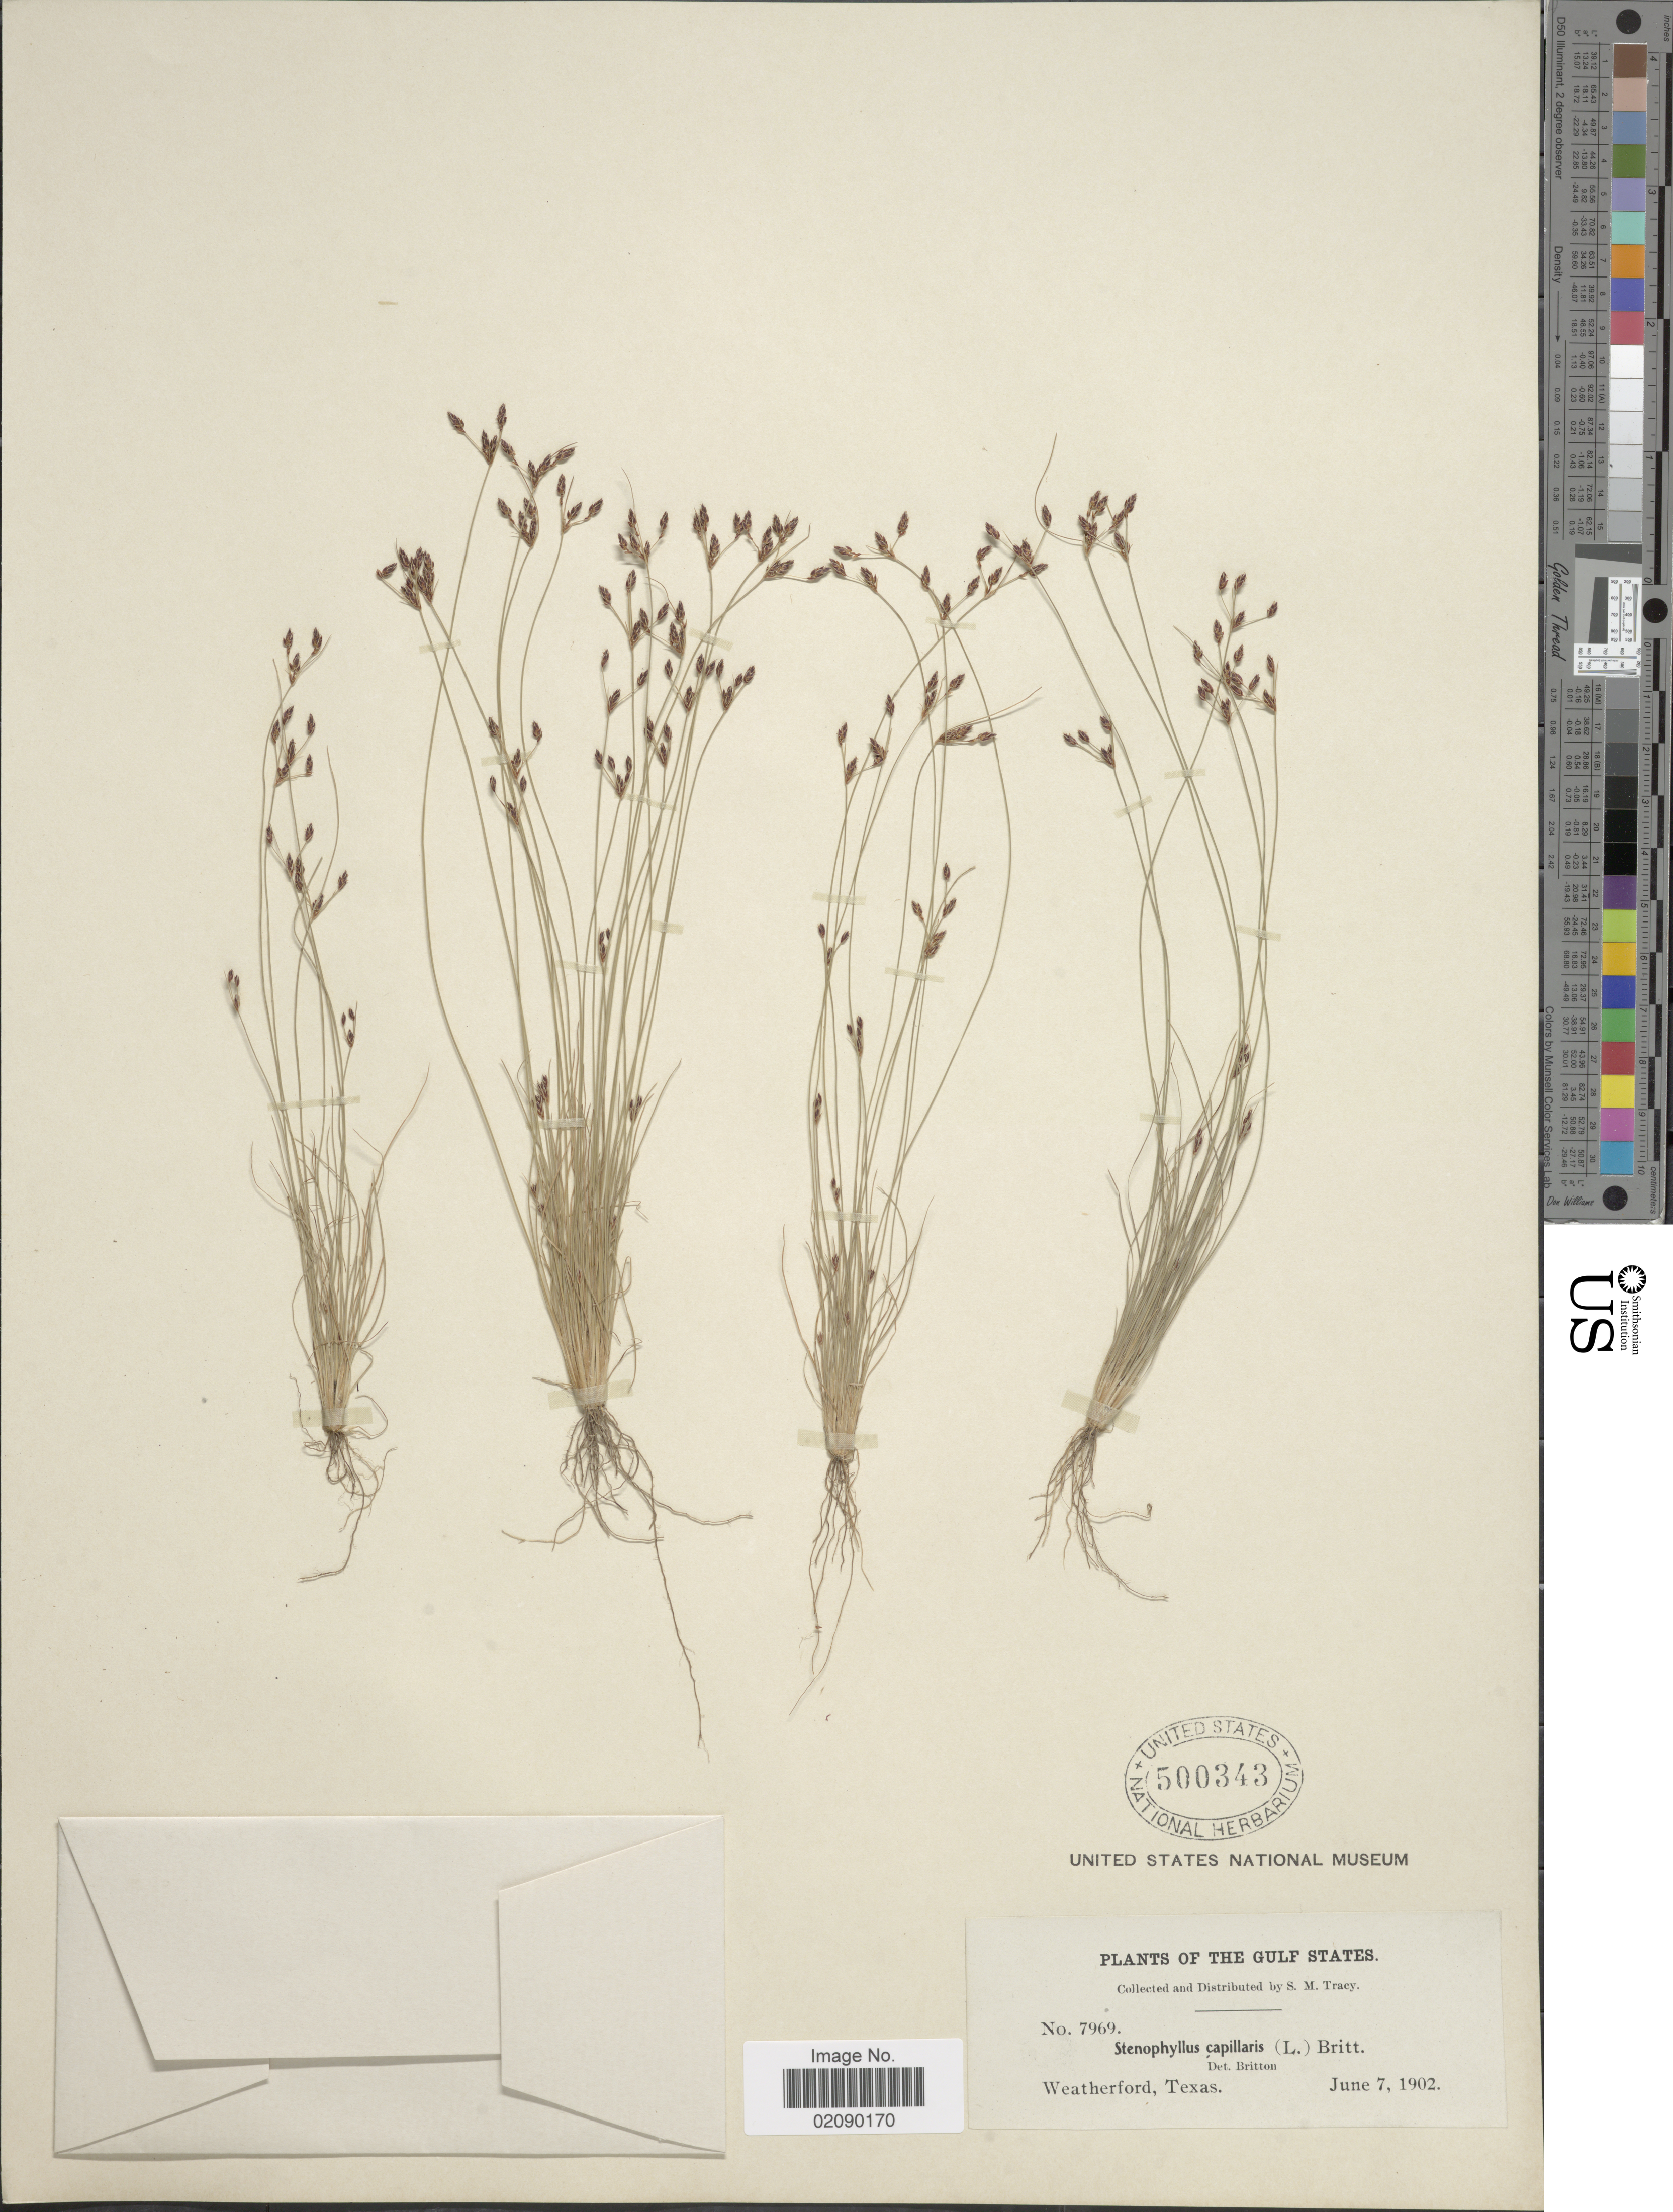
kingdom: Plantae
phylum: Tracheophyta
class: Liliopsida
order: Poales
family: Cyperaceae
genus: Bulbostylis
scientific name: Bulbostylis capillaris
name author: (L.) Kunth ex C.B. Clarke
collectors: S. M. Tracy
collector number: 7969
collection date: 1902-06-07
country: United States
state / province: Texas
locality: The Gulf States, Weatherford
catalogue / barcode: US 500343